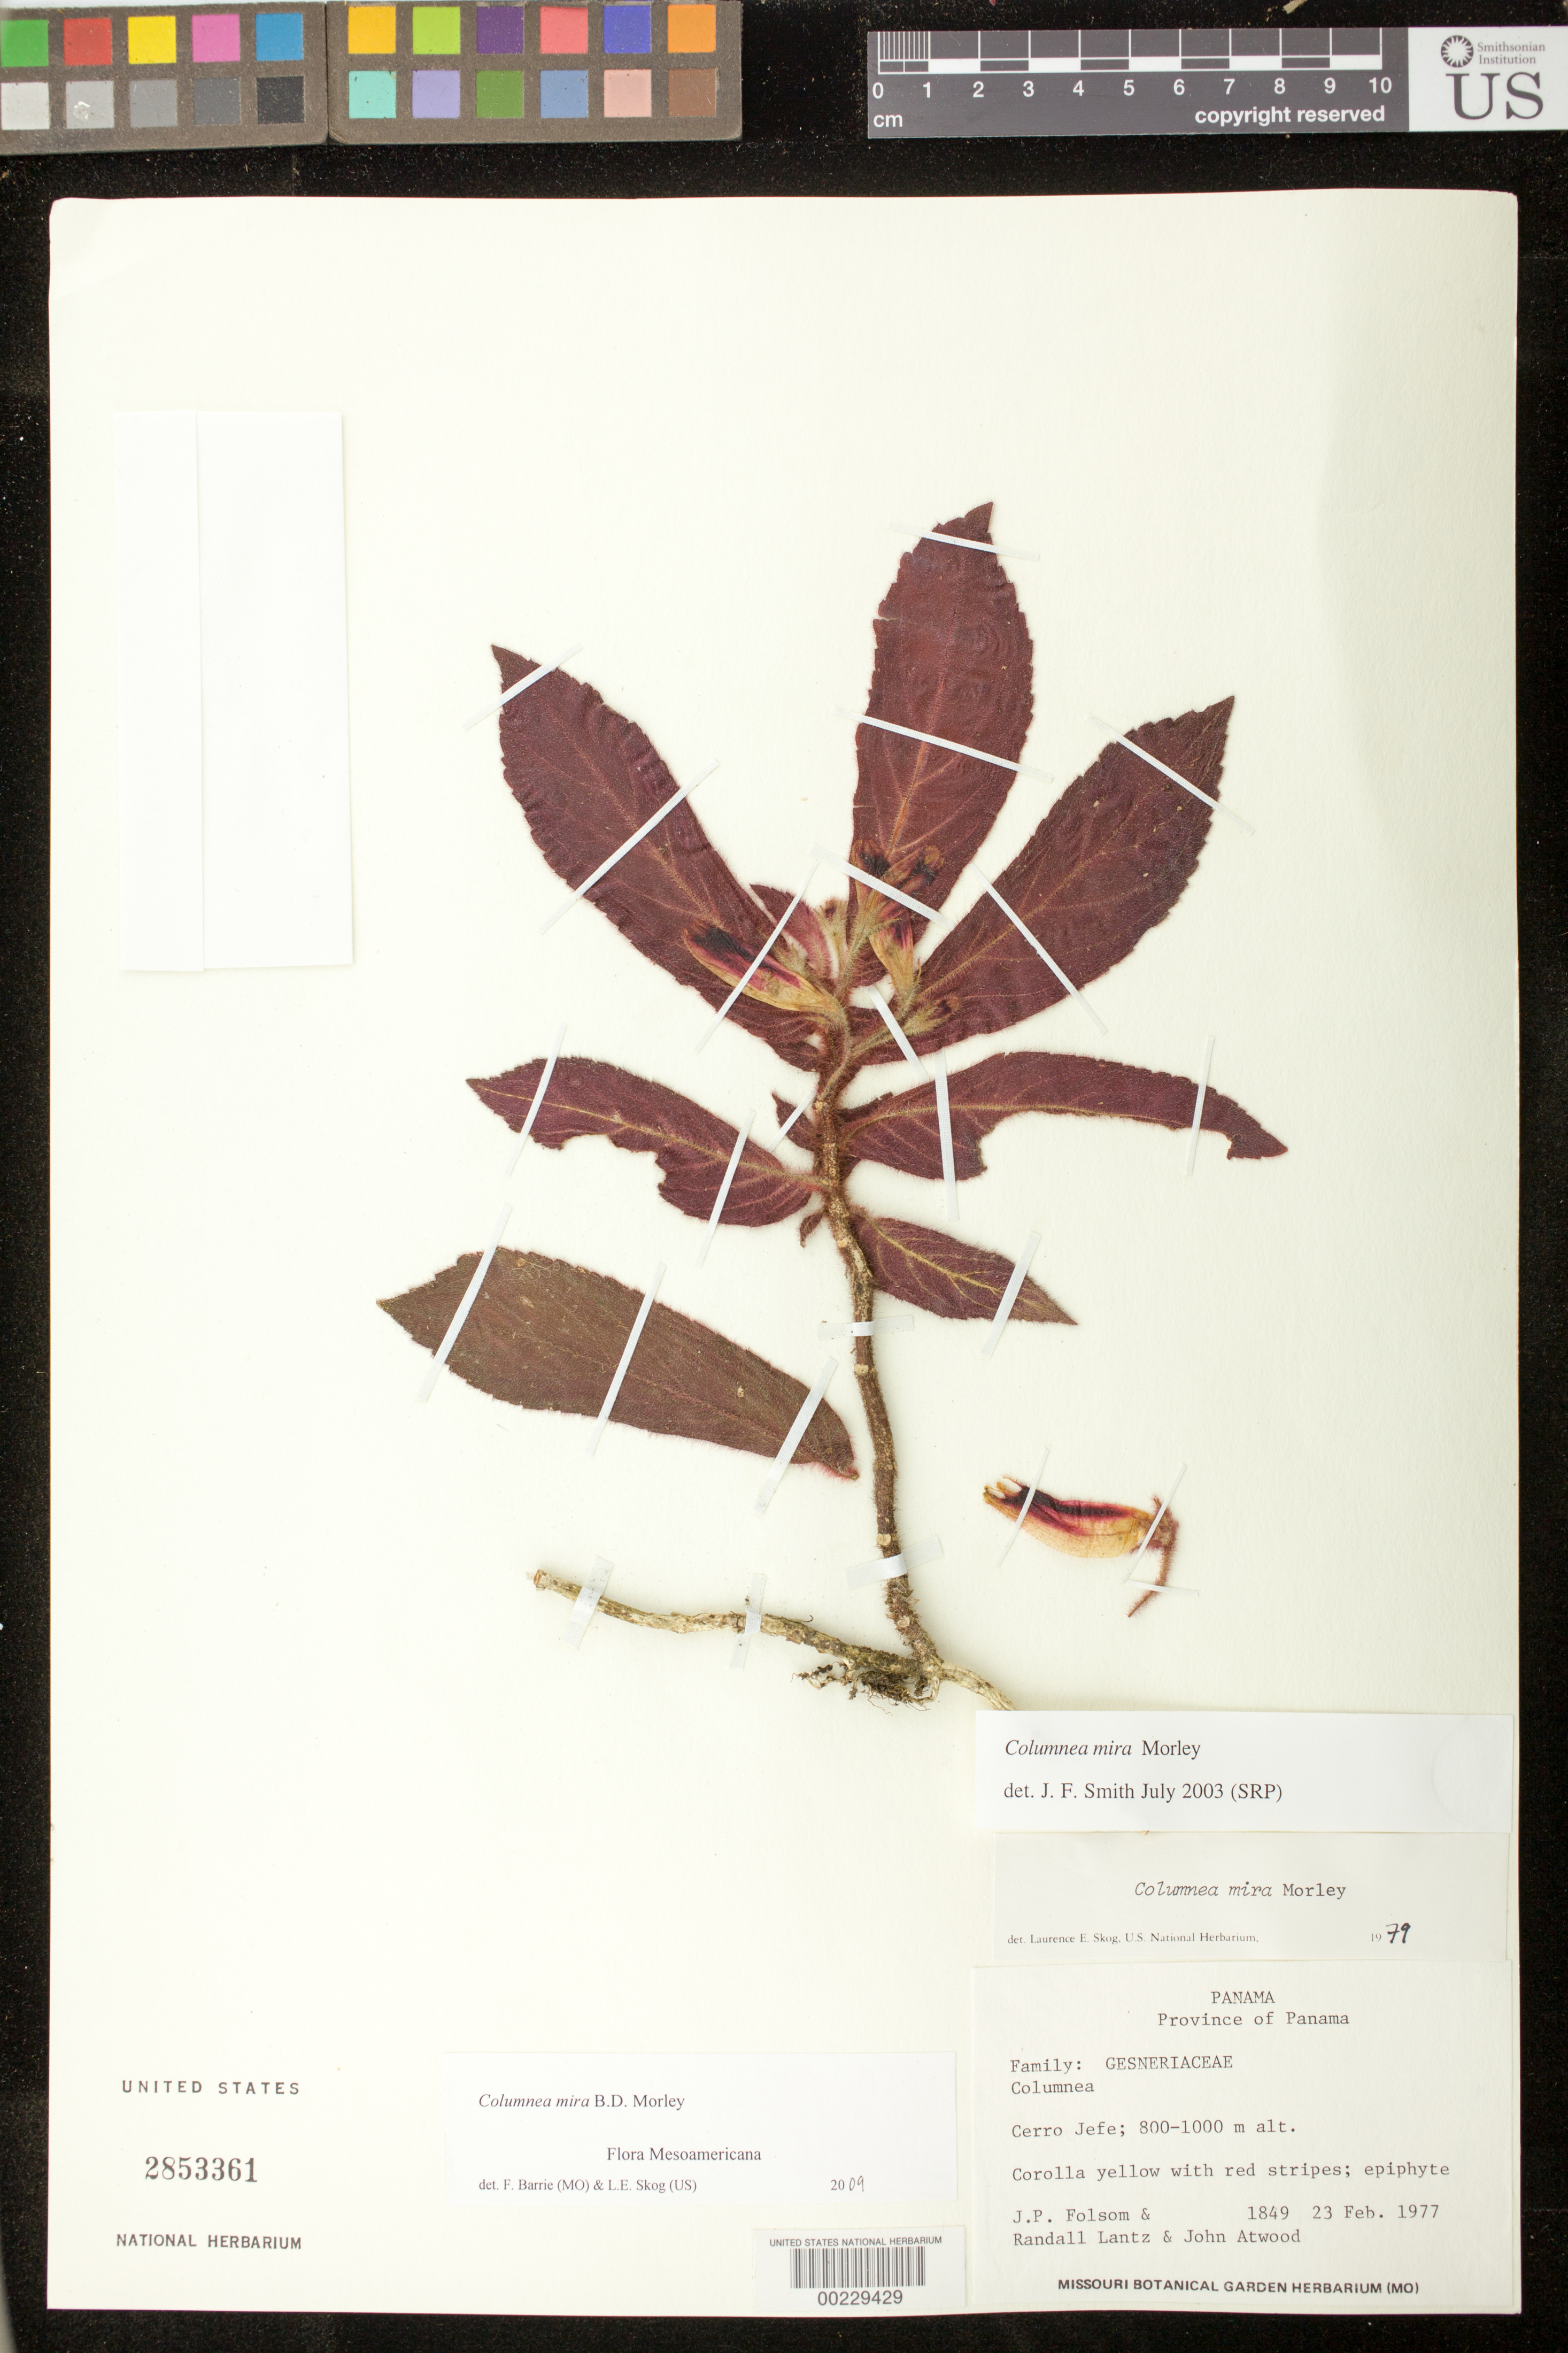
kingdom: Plantae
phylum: Tracheophyta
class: Magnoliopsida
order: Lamiales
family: Gesneriaceae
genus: Columnea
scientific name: Columnea mira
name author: B.D. Morley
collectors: J. P. Folsom & et al.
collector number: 1849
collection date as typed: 23 Feb 1977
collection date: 1977-02-23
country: Panama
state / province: Panamá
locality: Cerro Jefe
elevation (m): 800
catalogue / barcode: US 2853361